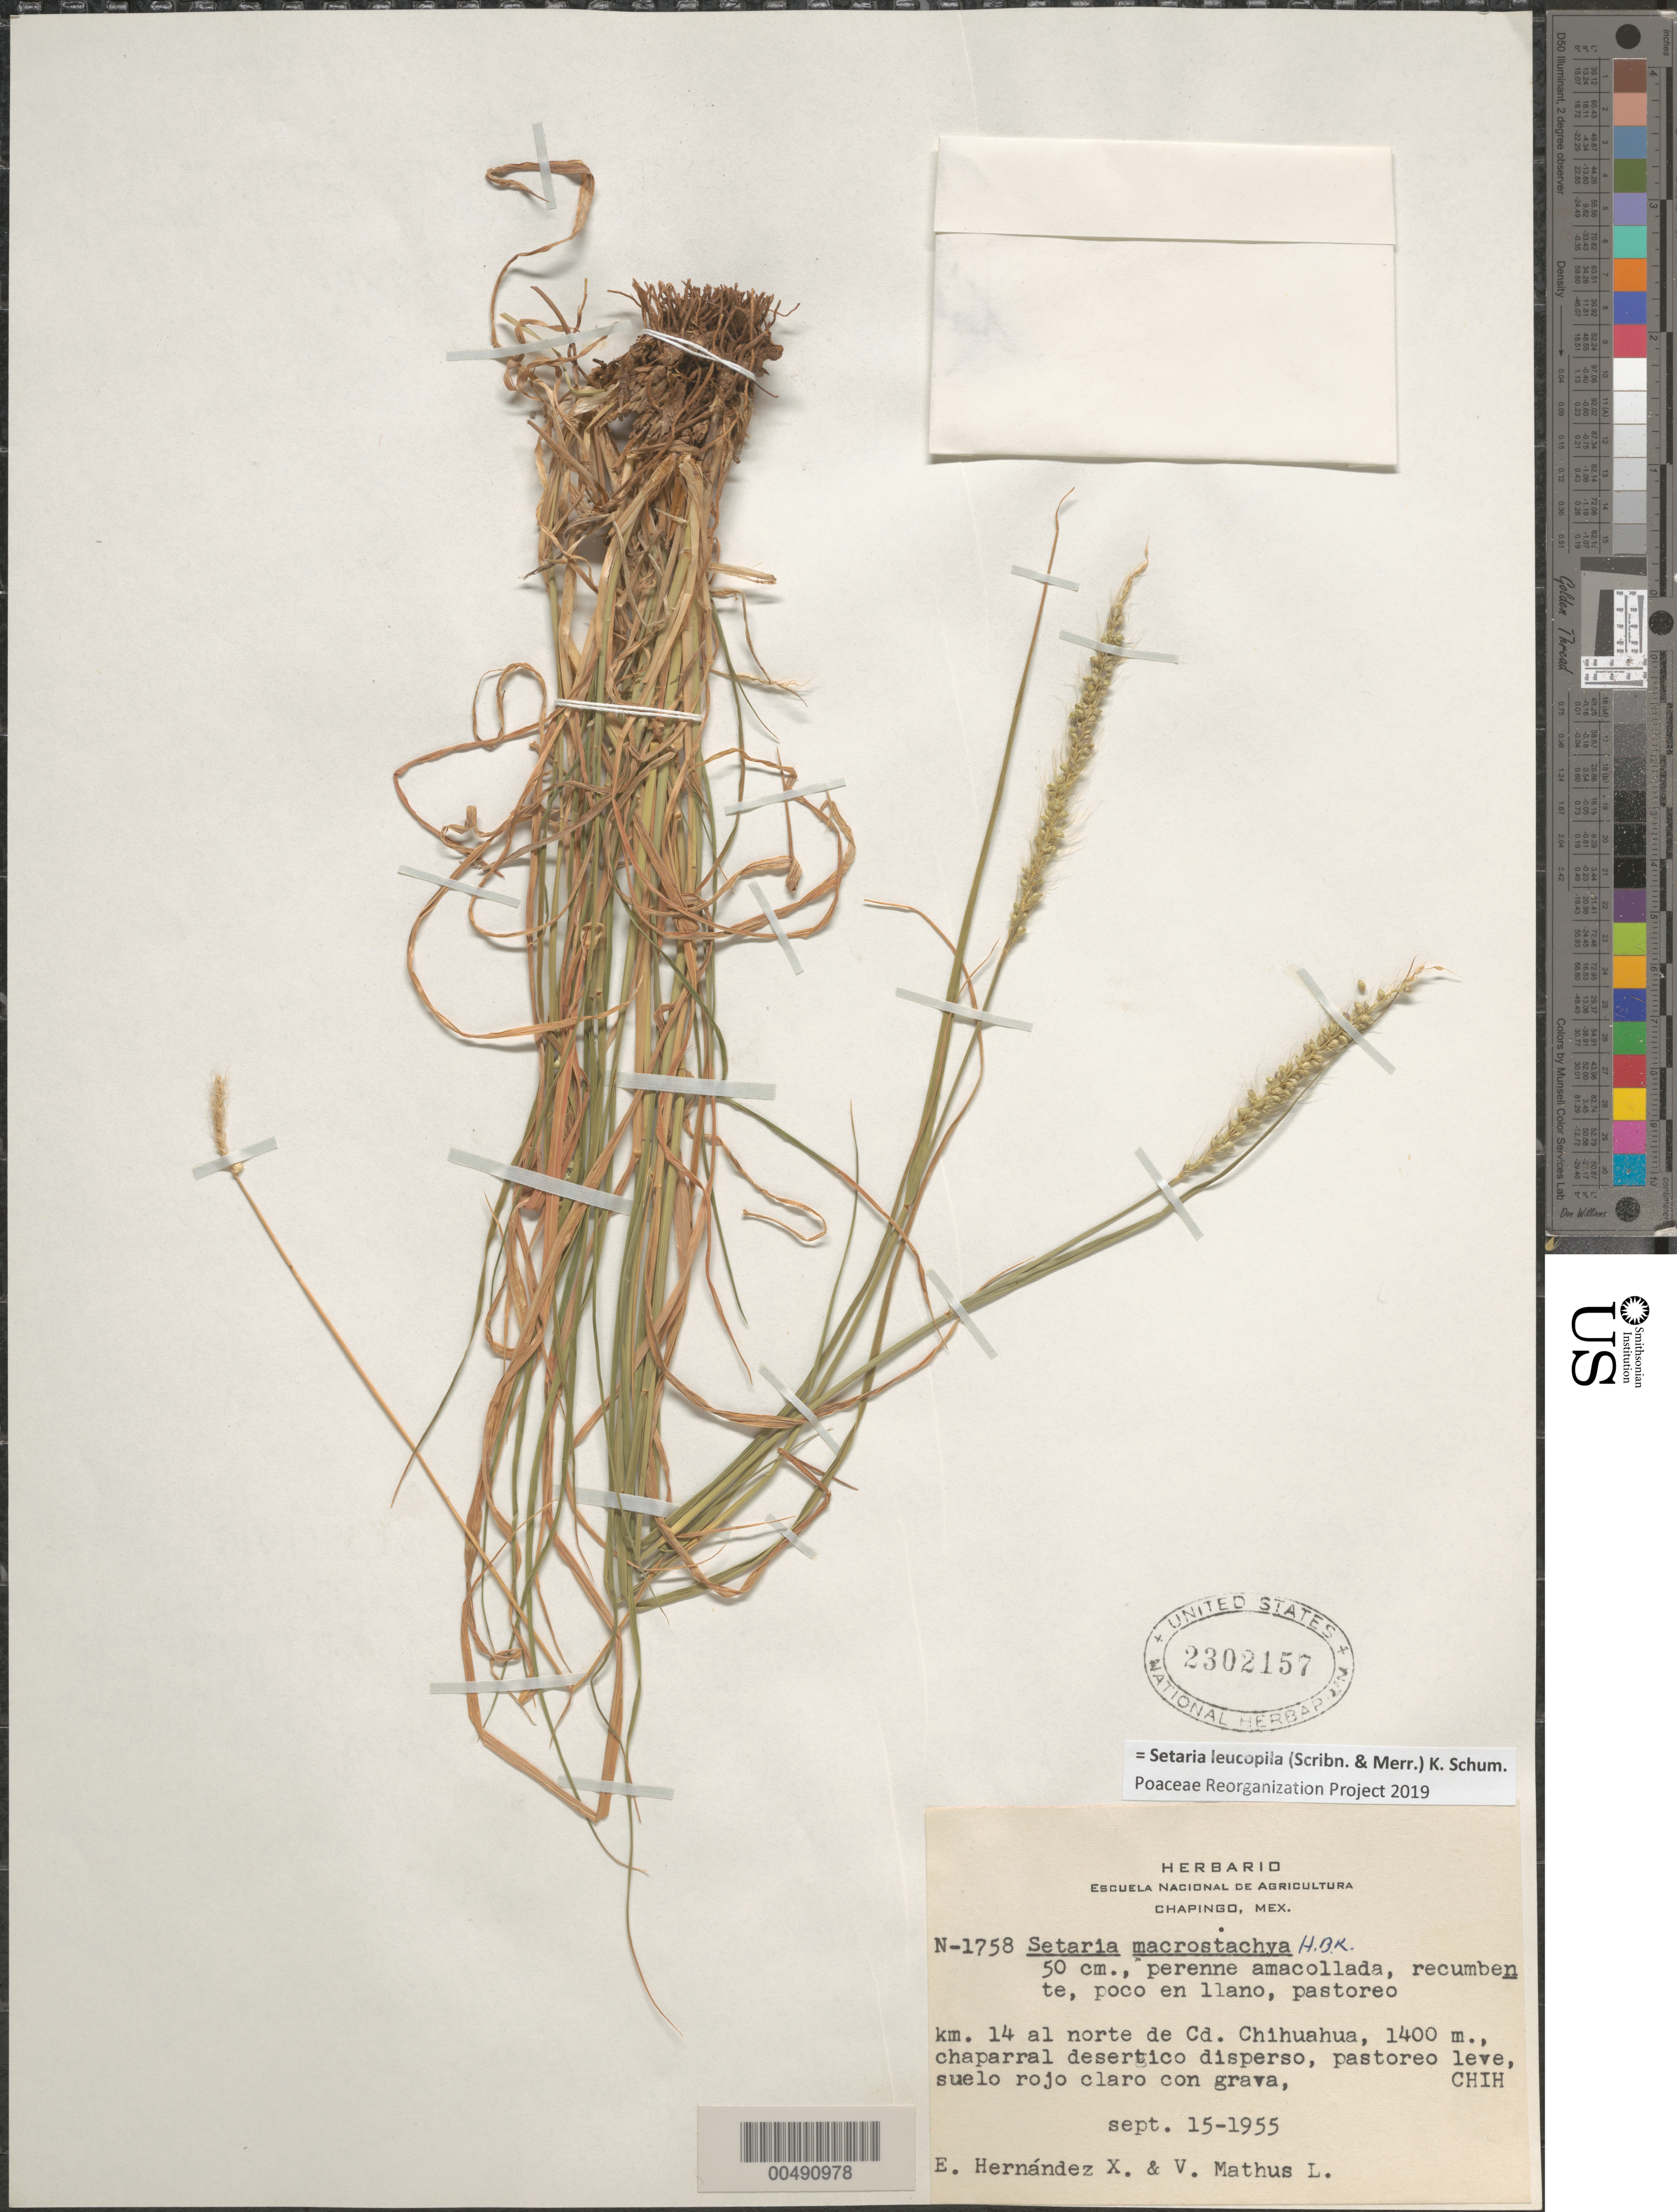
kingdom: Plantae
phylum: Tracheophyta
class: Liliopsida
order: Poales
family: Poaceae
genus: Setaria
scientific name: Setaria leucopila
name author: (Scribn. & Merr.) K. Schum.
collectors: E. I. Hernández-X. & V. Mathus L.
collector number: N-1758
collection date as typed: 15 Sep 1955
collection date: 1955-09-15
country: Mexico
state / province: Chihuahua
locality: Km 14 N of Cd. Chihuahua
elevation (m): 1400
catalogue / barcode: US 2302157